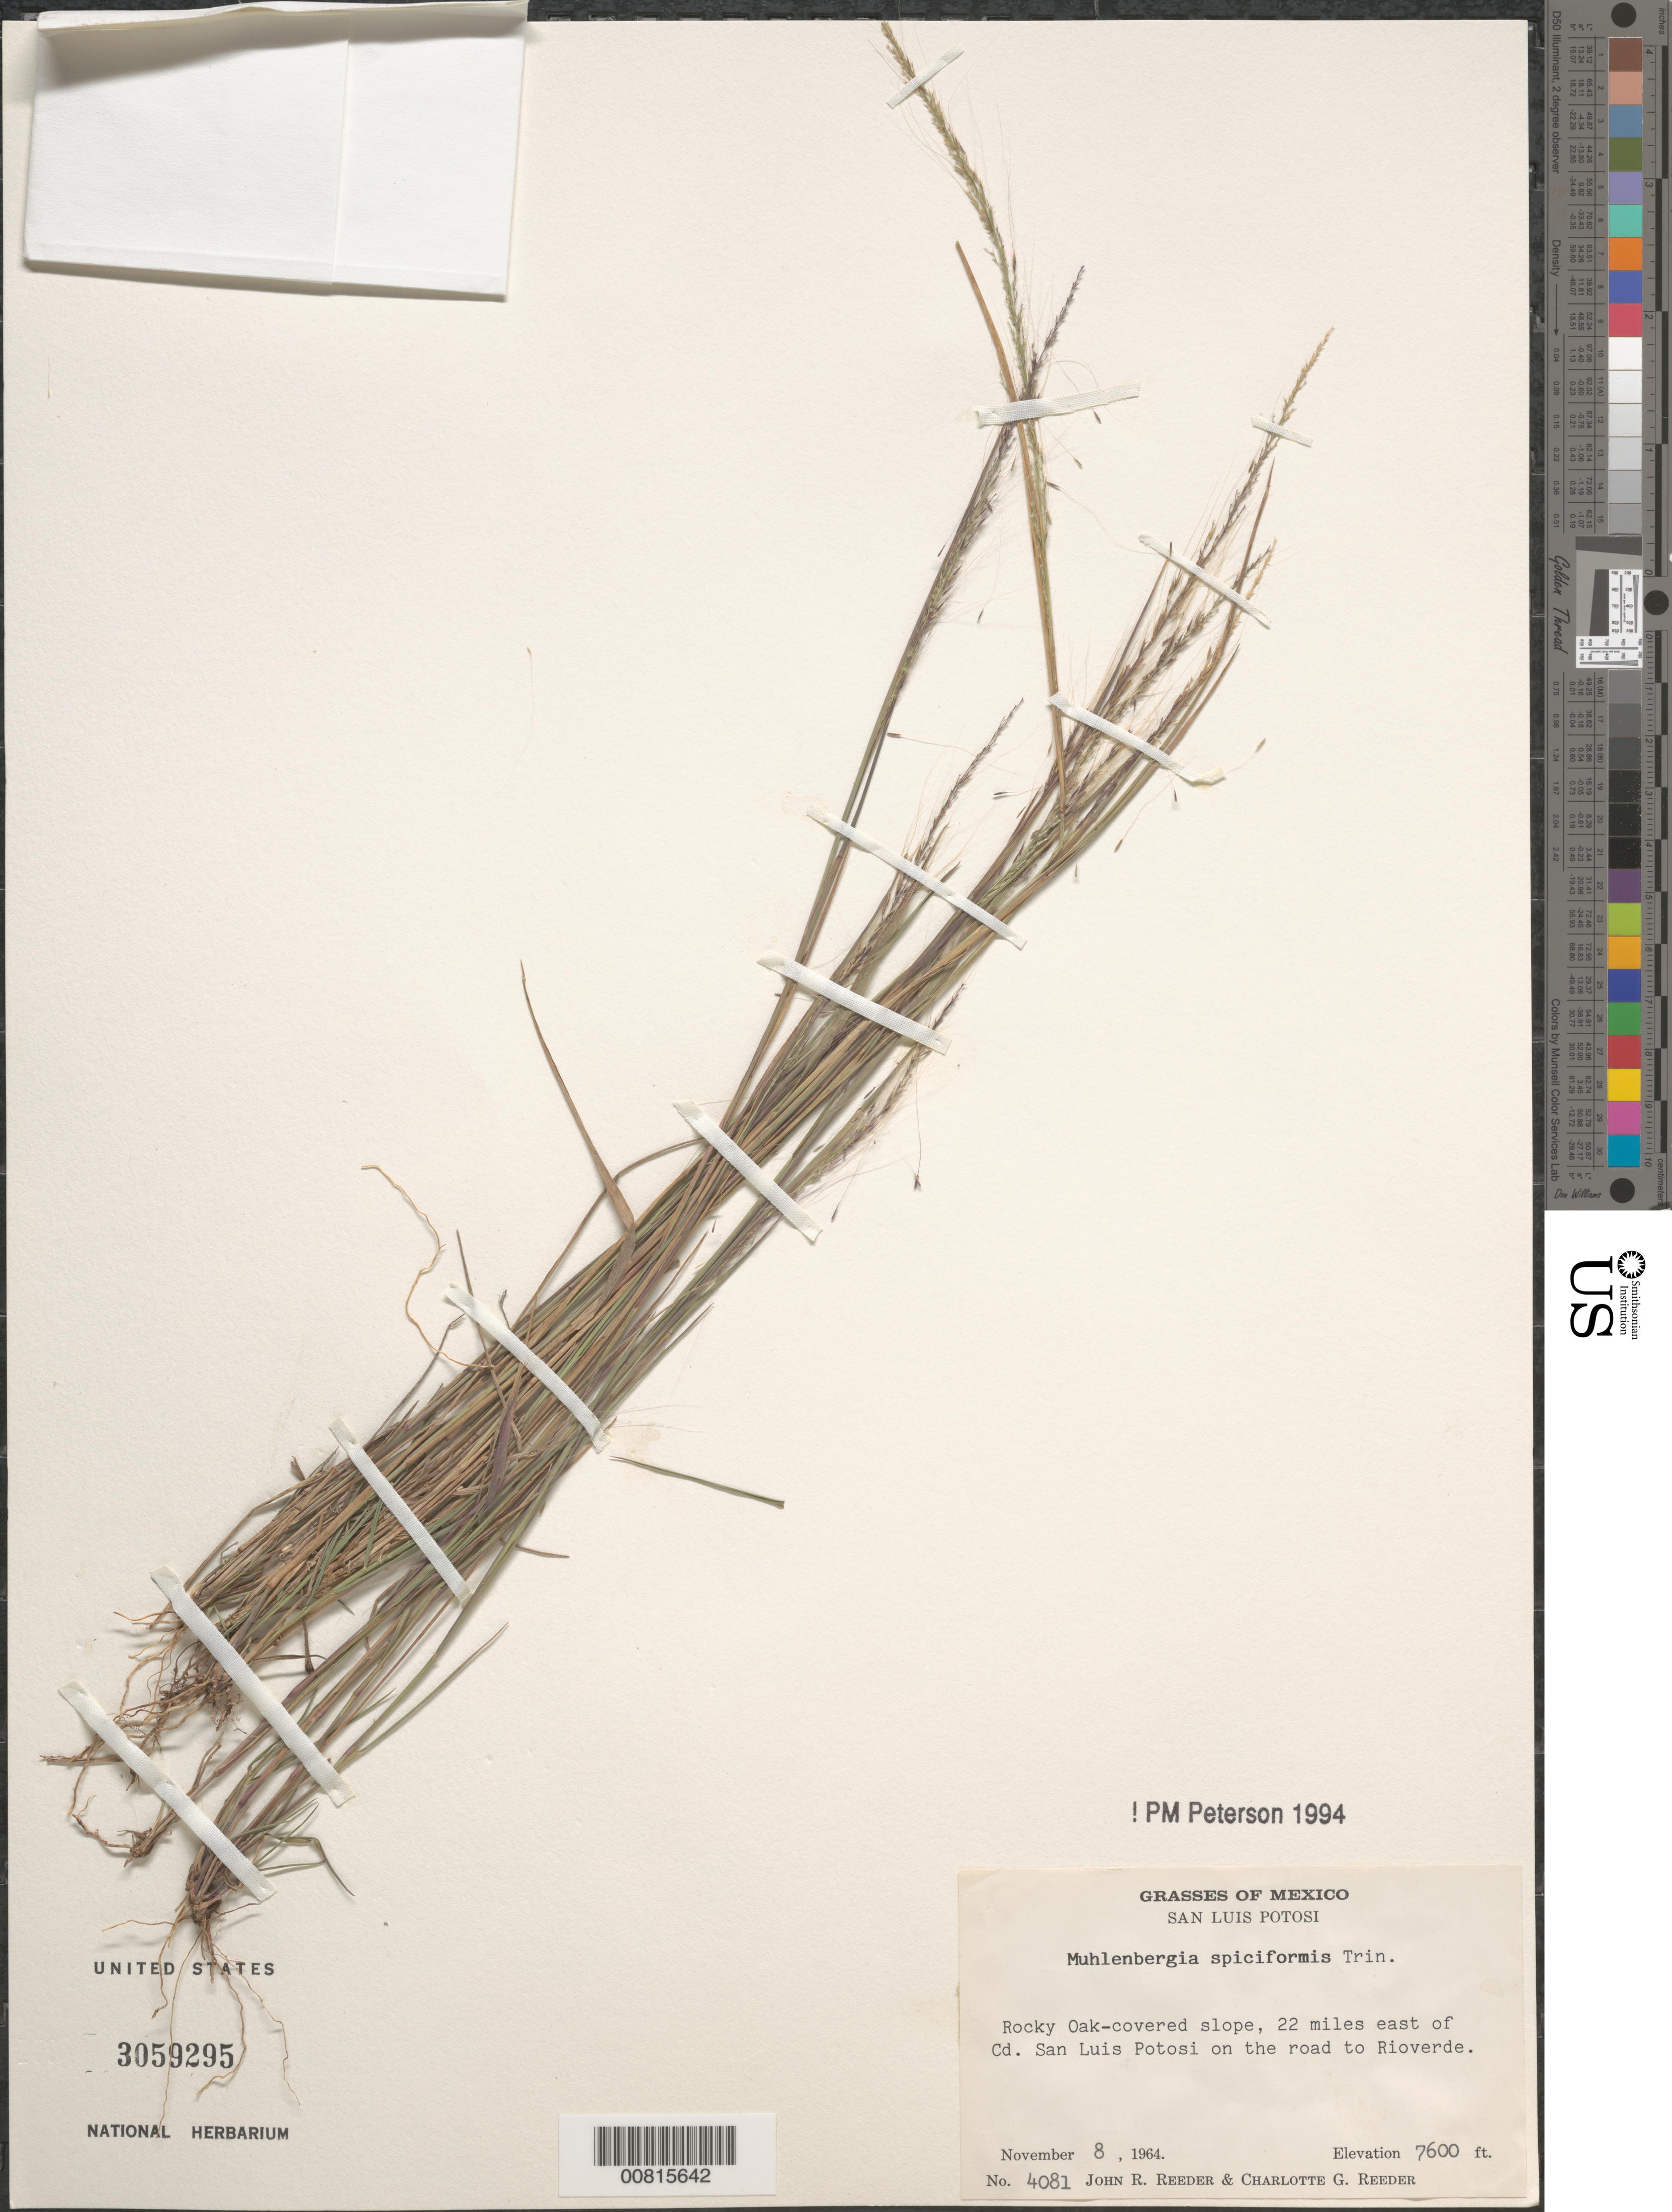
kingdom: Plantae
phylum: Tracheophyta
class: Liliopsida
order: Poales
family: Poaceae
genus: Muhlenbergia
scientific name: Muhlenbergia spiciformis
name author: Trin.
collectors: J. R. Reeder & C. G. Reeder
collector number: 4081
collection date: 1964-11-08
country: Mexico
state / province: San Luis Potosi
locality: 22 mi E of San Luis Potosi on road to Rioverde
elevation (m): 2316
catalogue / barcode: US 3059295